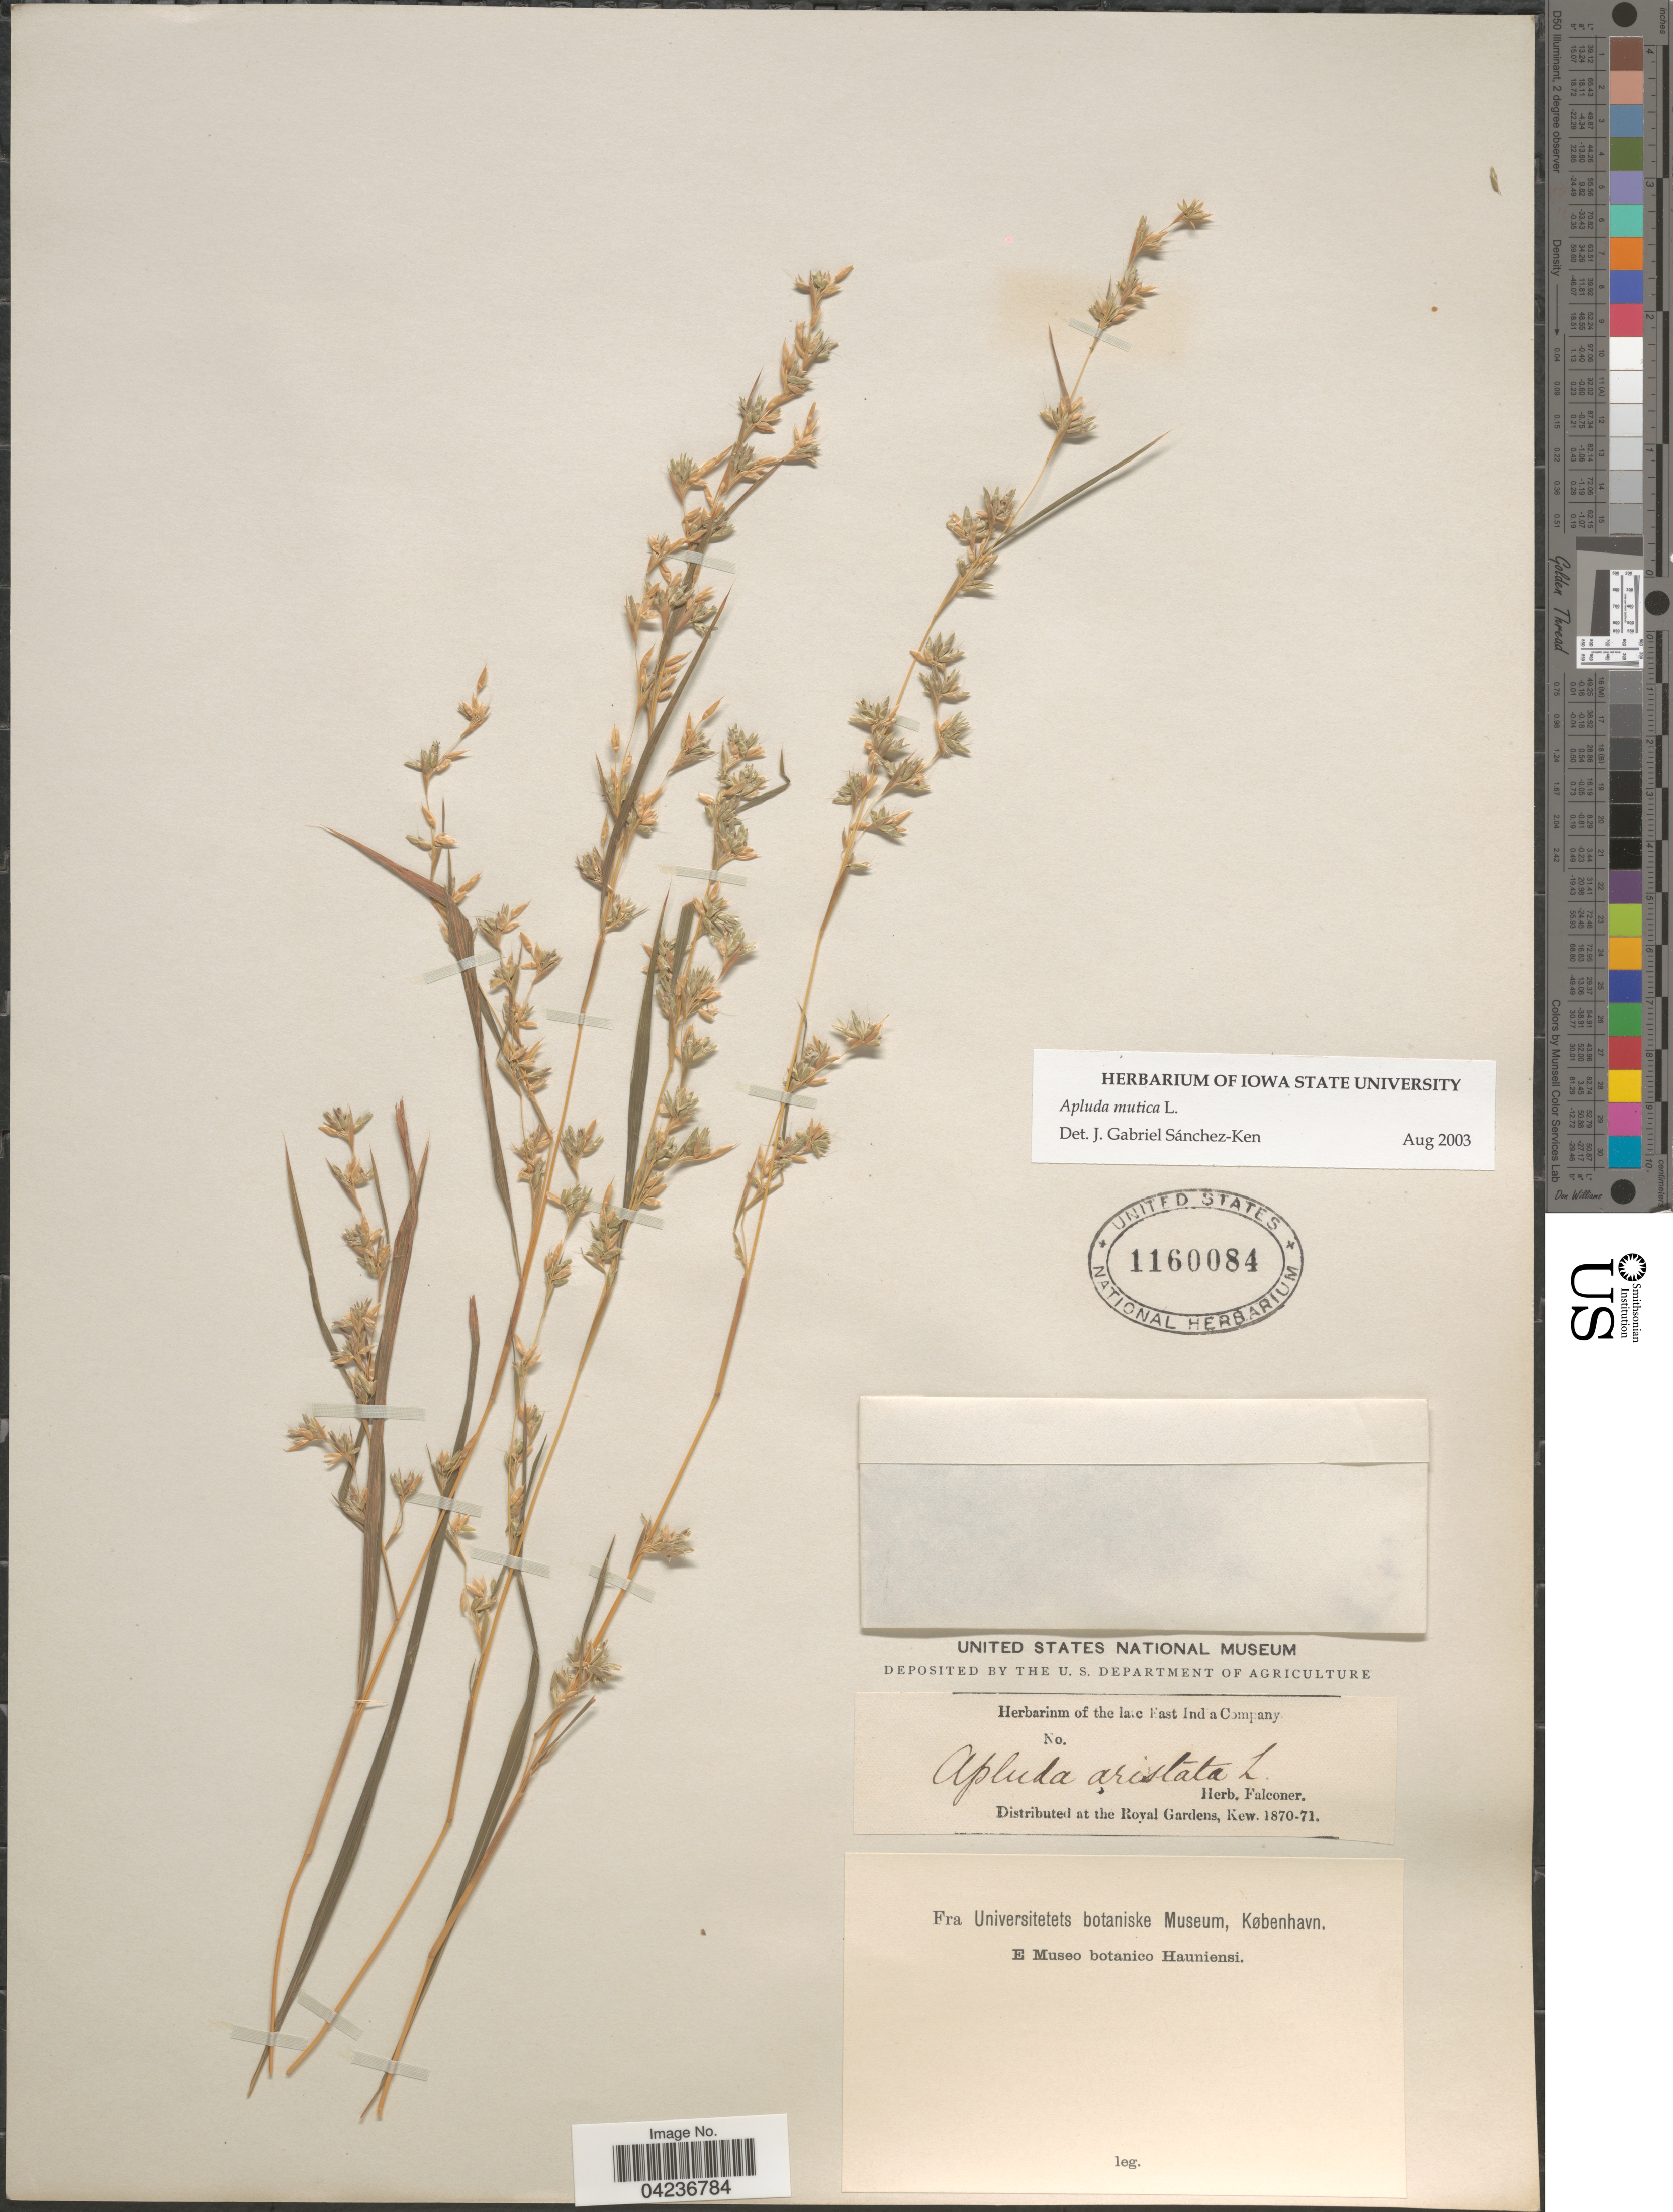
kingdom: Plantae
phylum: Tracheophyta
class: Liliopsida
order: Poales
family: Poaceae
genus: Apluda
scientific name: Apluda mutica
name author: L.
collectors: ex herb. Falconer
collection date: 1870/1871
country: India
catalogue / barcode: US 1160084